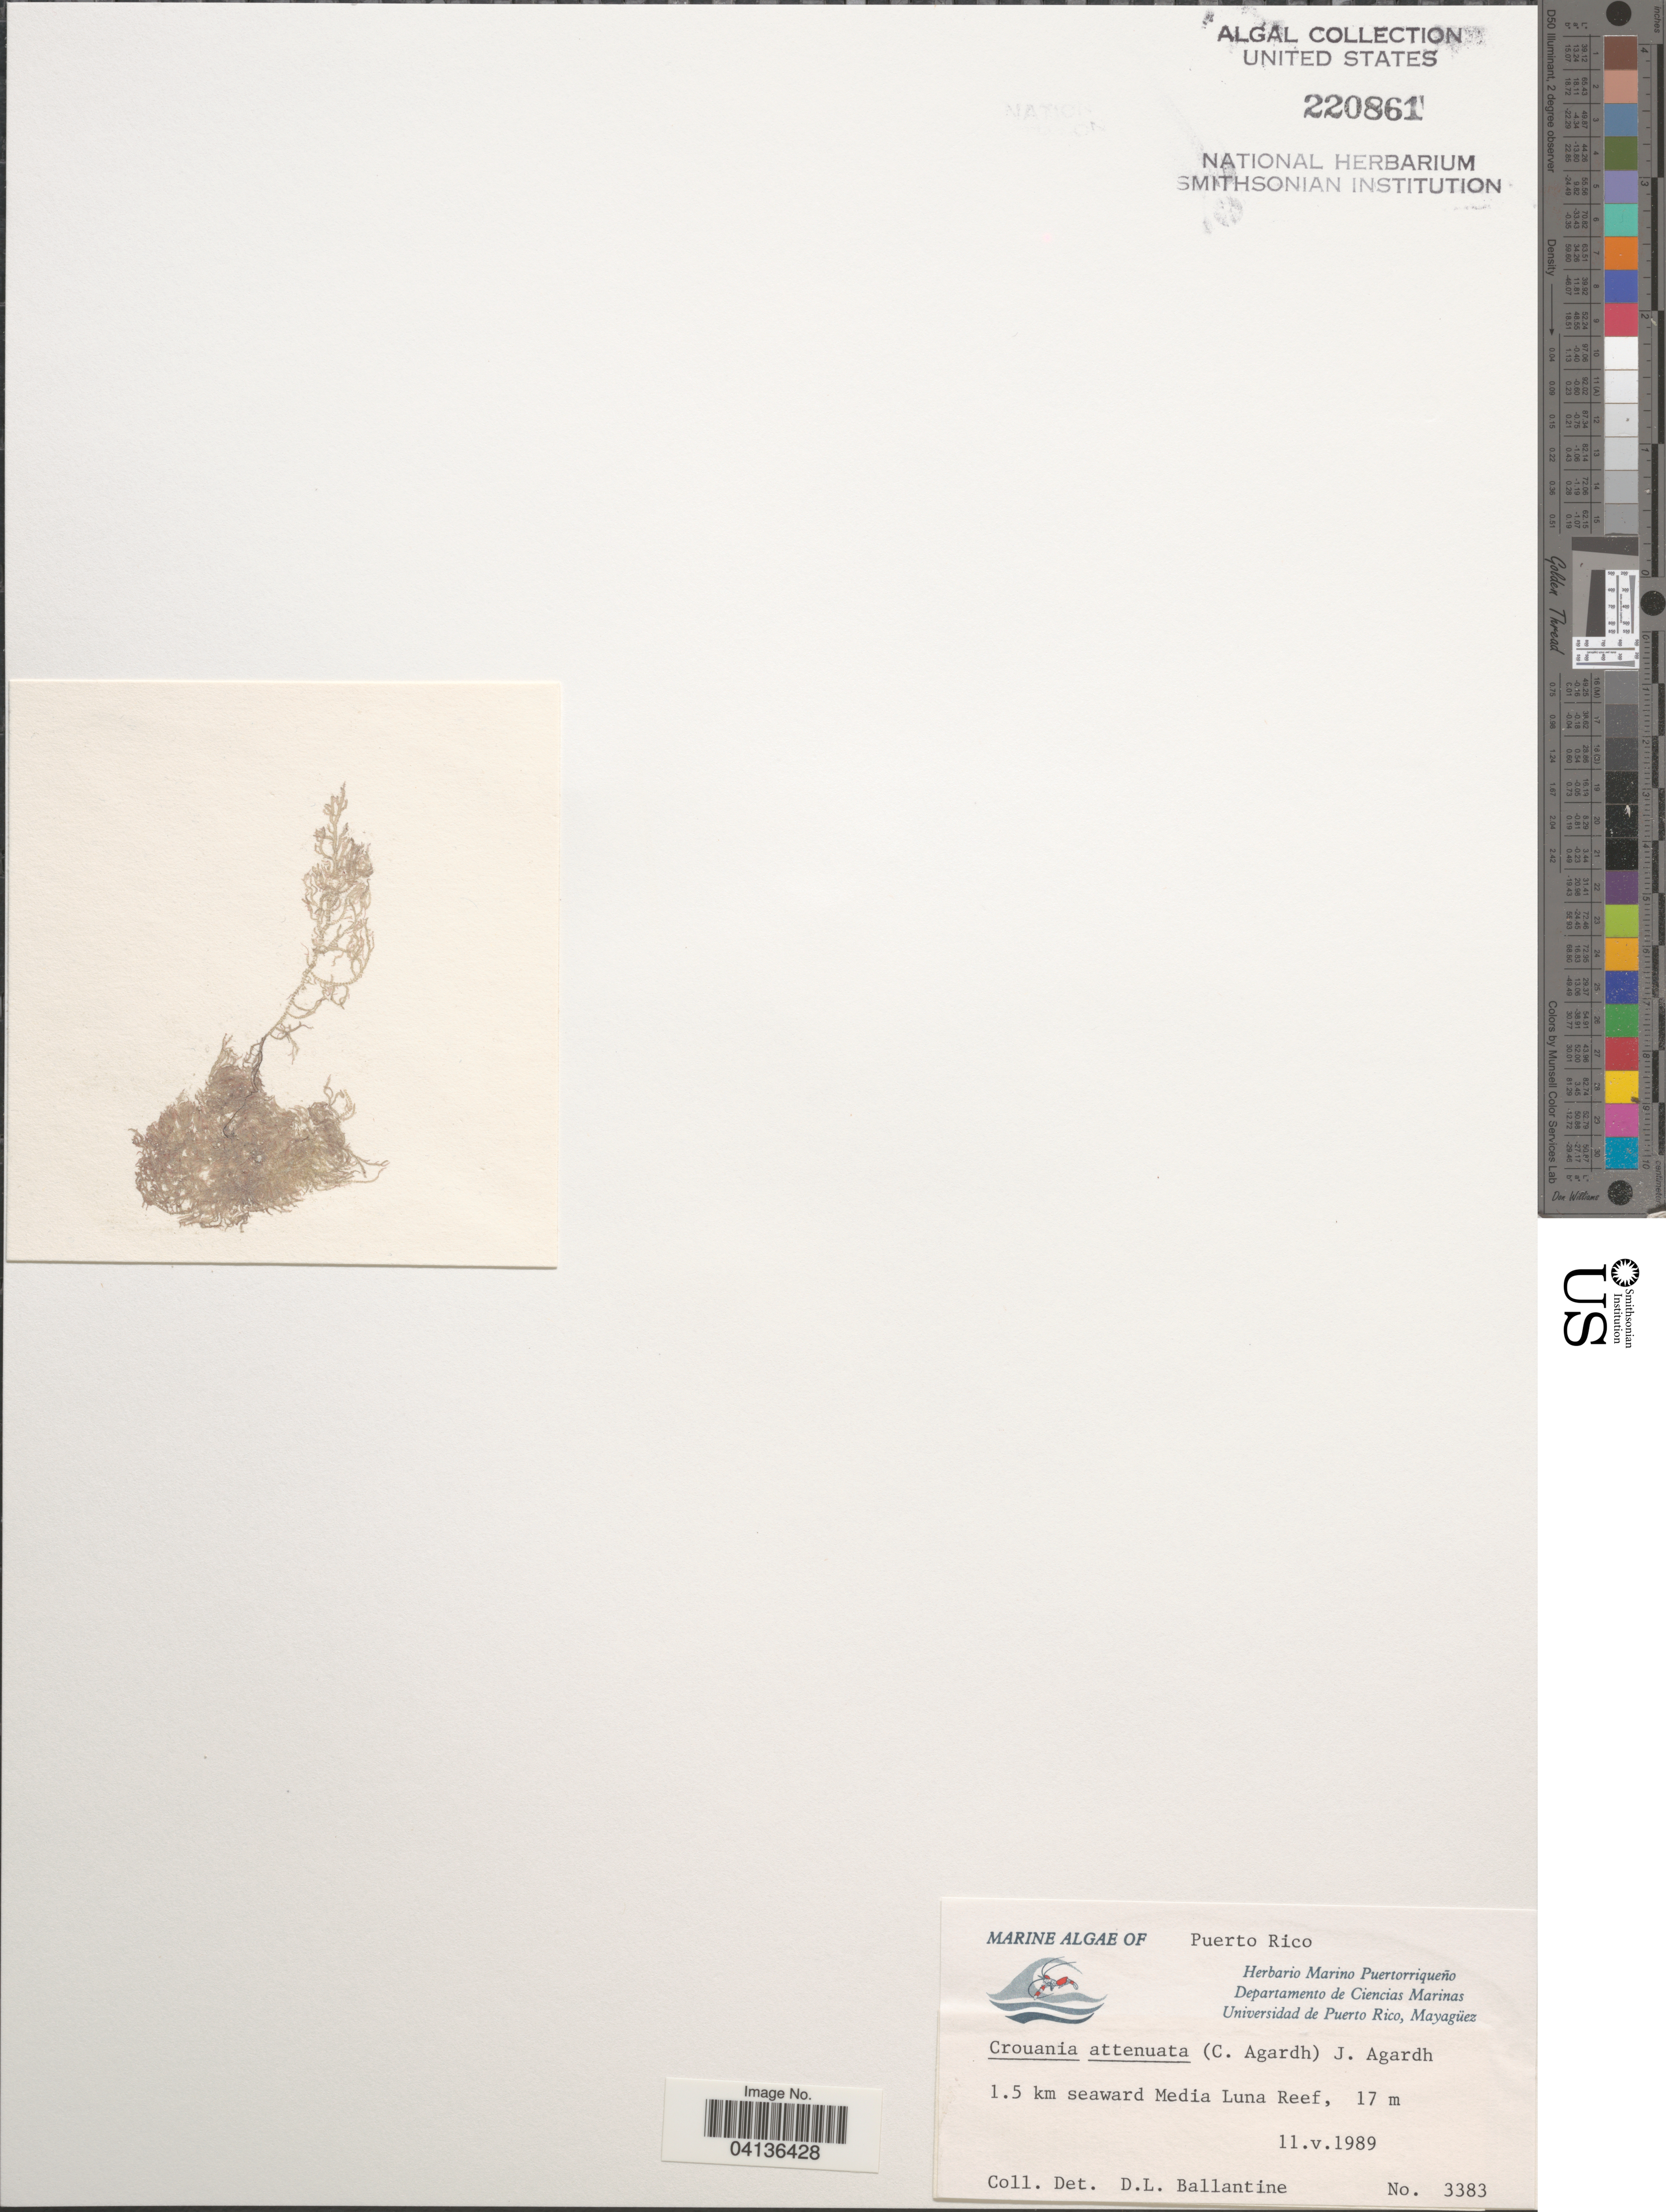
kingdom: Plantae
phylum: Rhodophyta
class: Florideophyceae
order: Ceramiales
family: Callithamniaceae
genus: Crouania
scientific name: Crouania attenuata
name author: (C. Agardh) J. Agardh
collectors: D.L. Ballantine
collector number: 3383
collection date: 1989-05-11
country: Puerto Rico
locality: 1.5 km seaward Media Luna reef.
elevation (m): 17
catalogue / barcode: US 220861